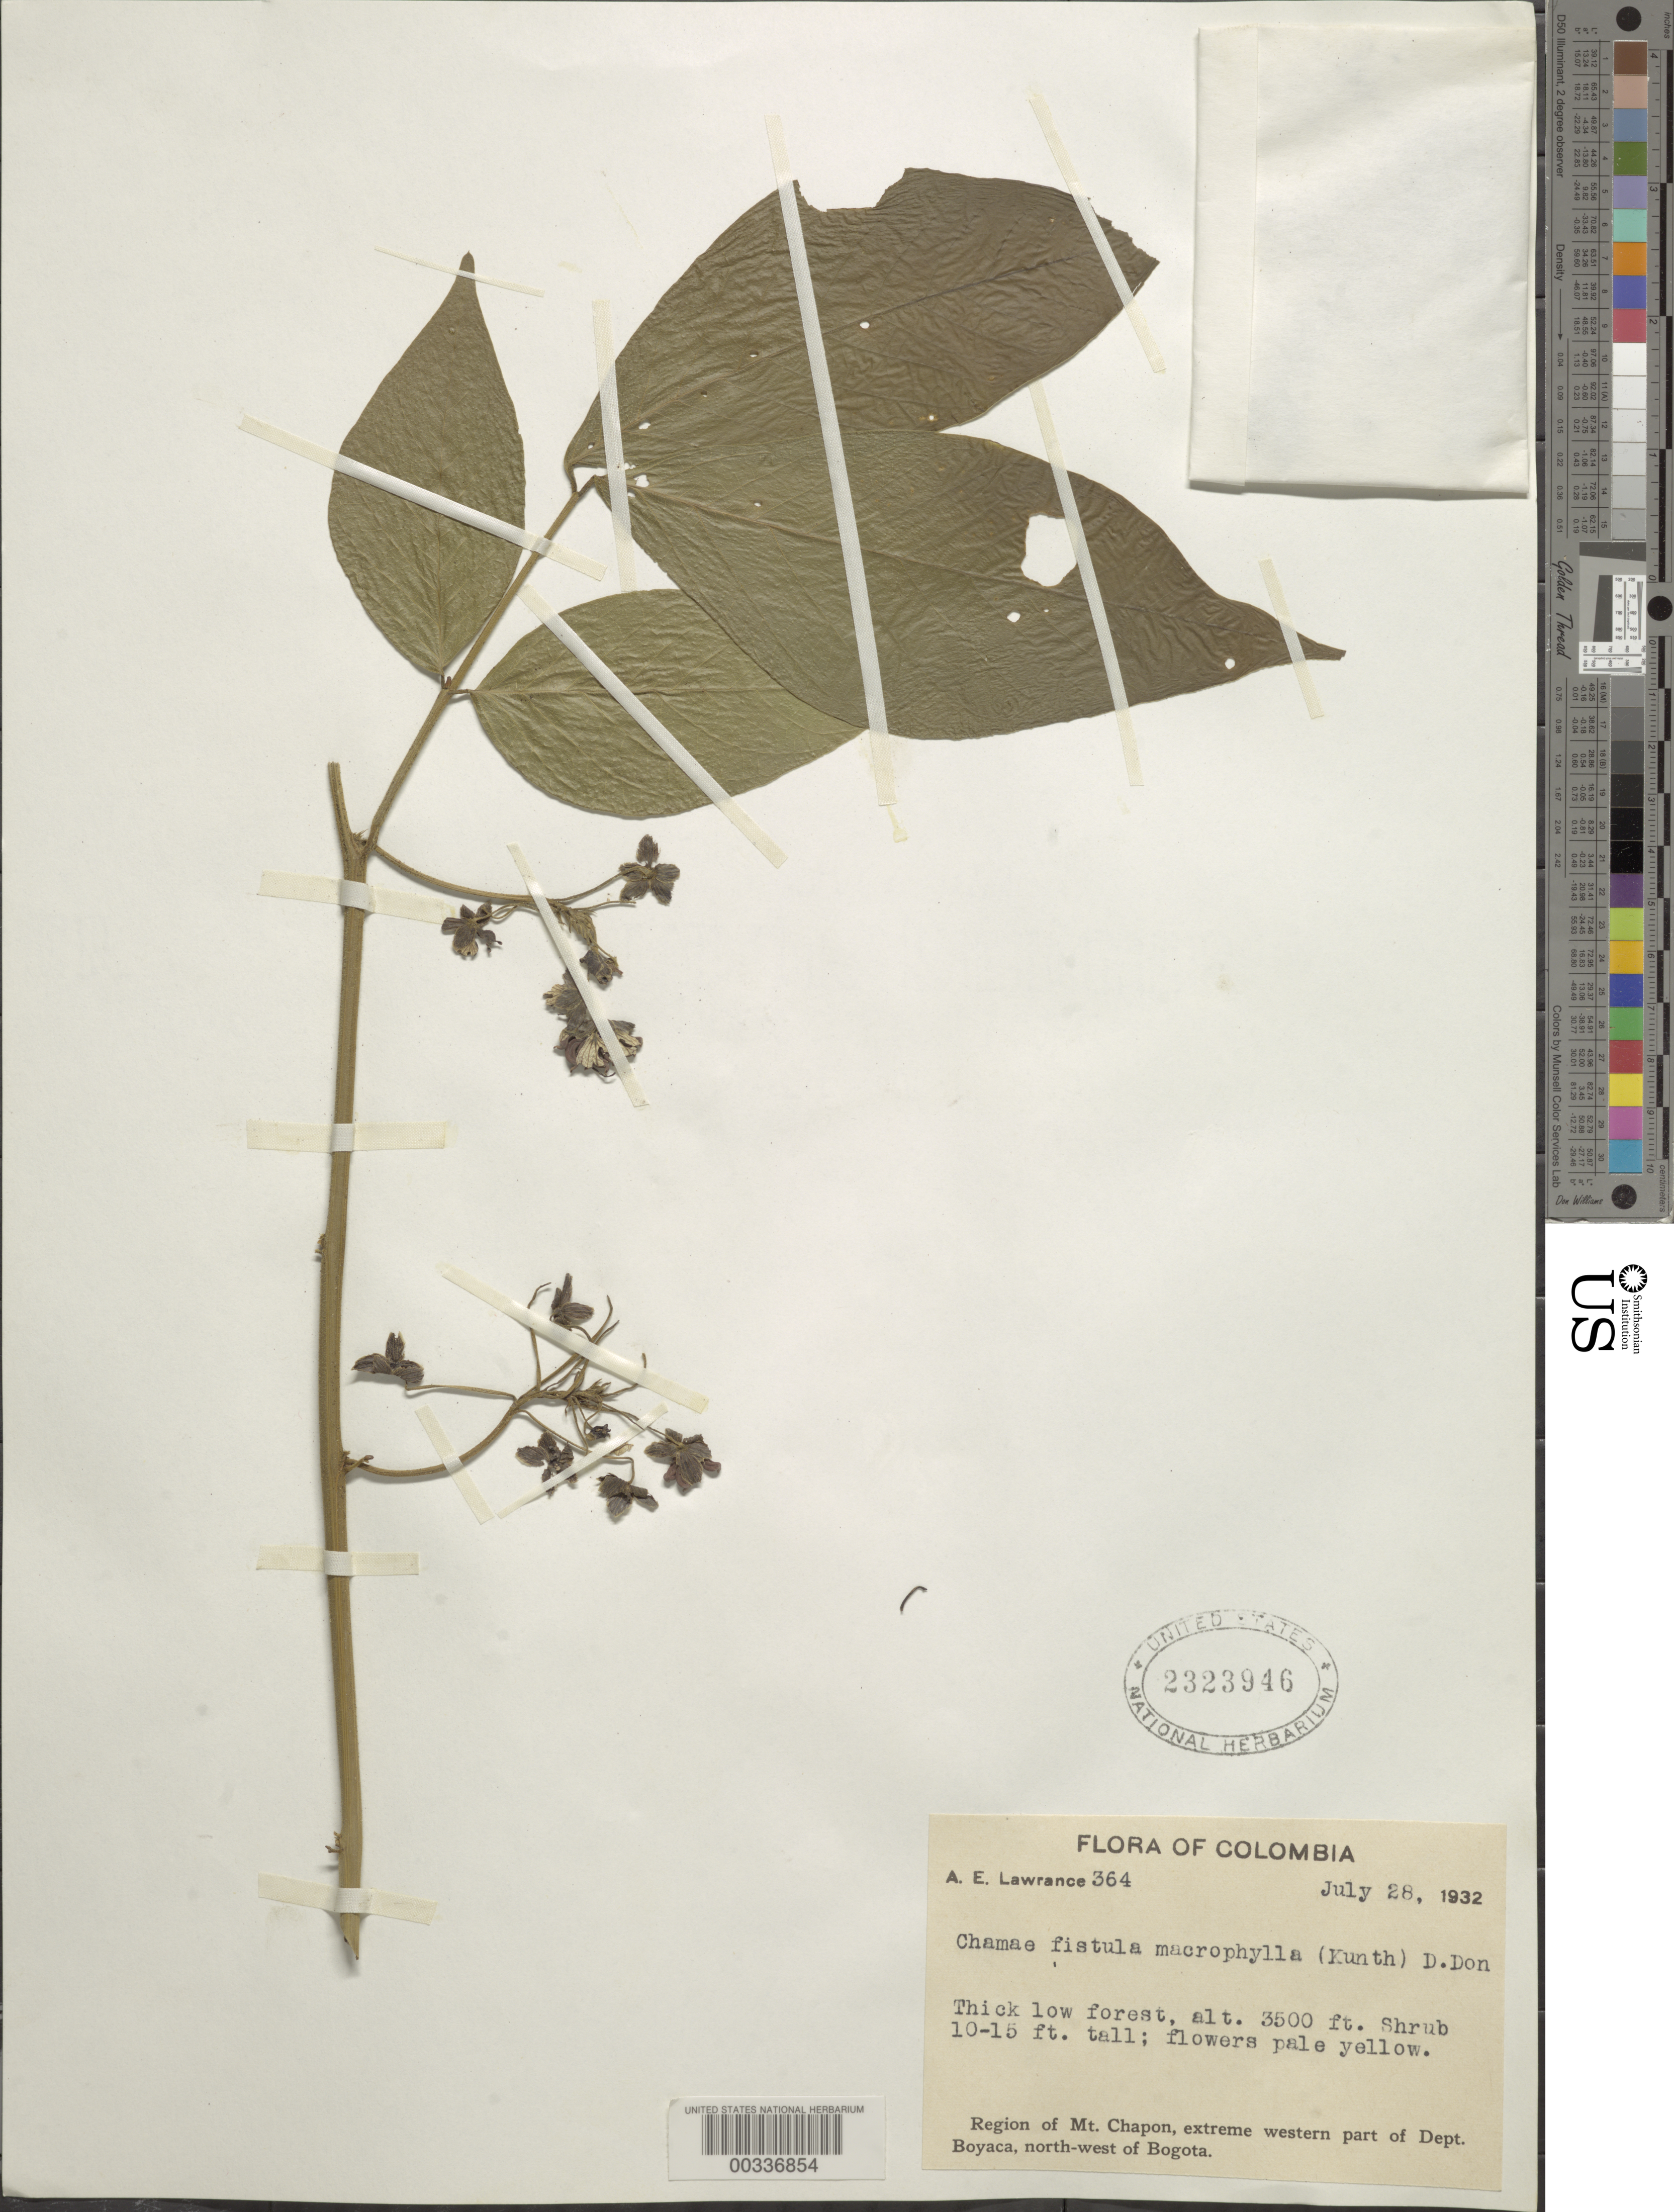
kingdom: Plantae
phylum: Tracheophyta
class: Magnoliopsida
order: Fabales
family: Fabaceae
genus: Senna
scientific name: Senna macrophylla var. macrophylla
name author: (Kunth) H.S. Irwin & Barneby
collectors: A. Lawrance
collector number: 364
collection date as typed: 28 Jul 1932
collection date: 1932-07-28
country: Colombia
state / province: Boyacá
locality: NW of Bogota; region of Mt. Chapon, extreme western part of Dept. of Boyaca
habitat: Thick low forest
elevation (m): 1067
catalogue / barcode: US 2323946